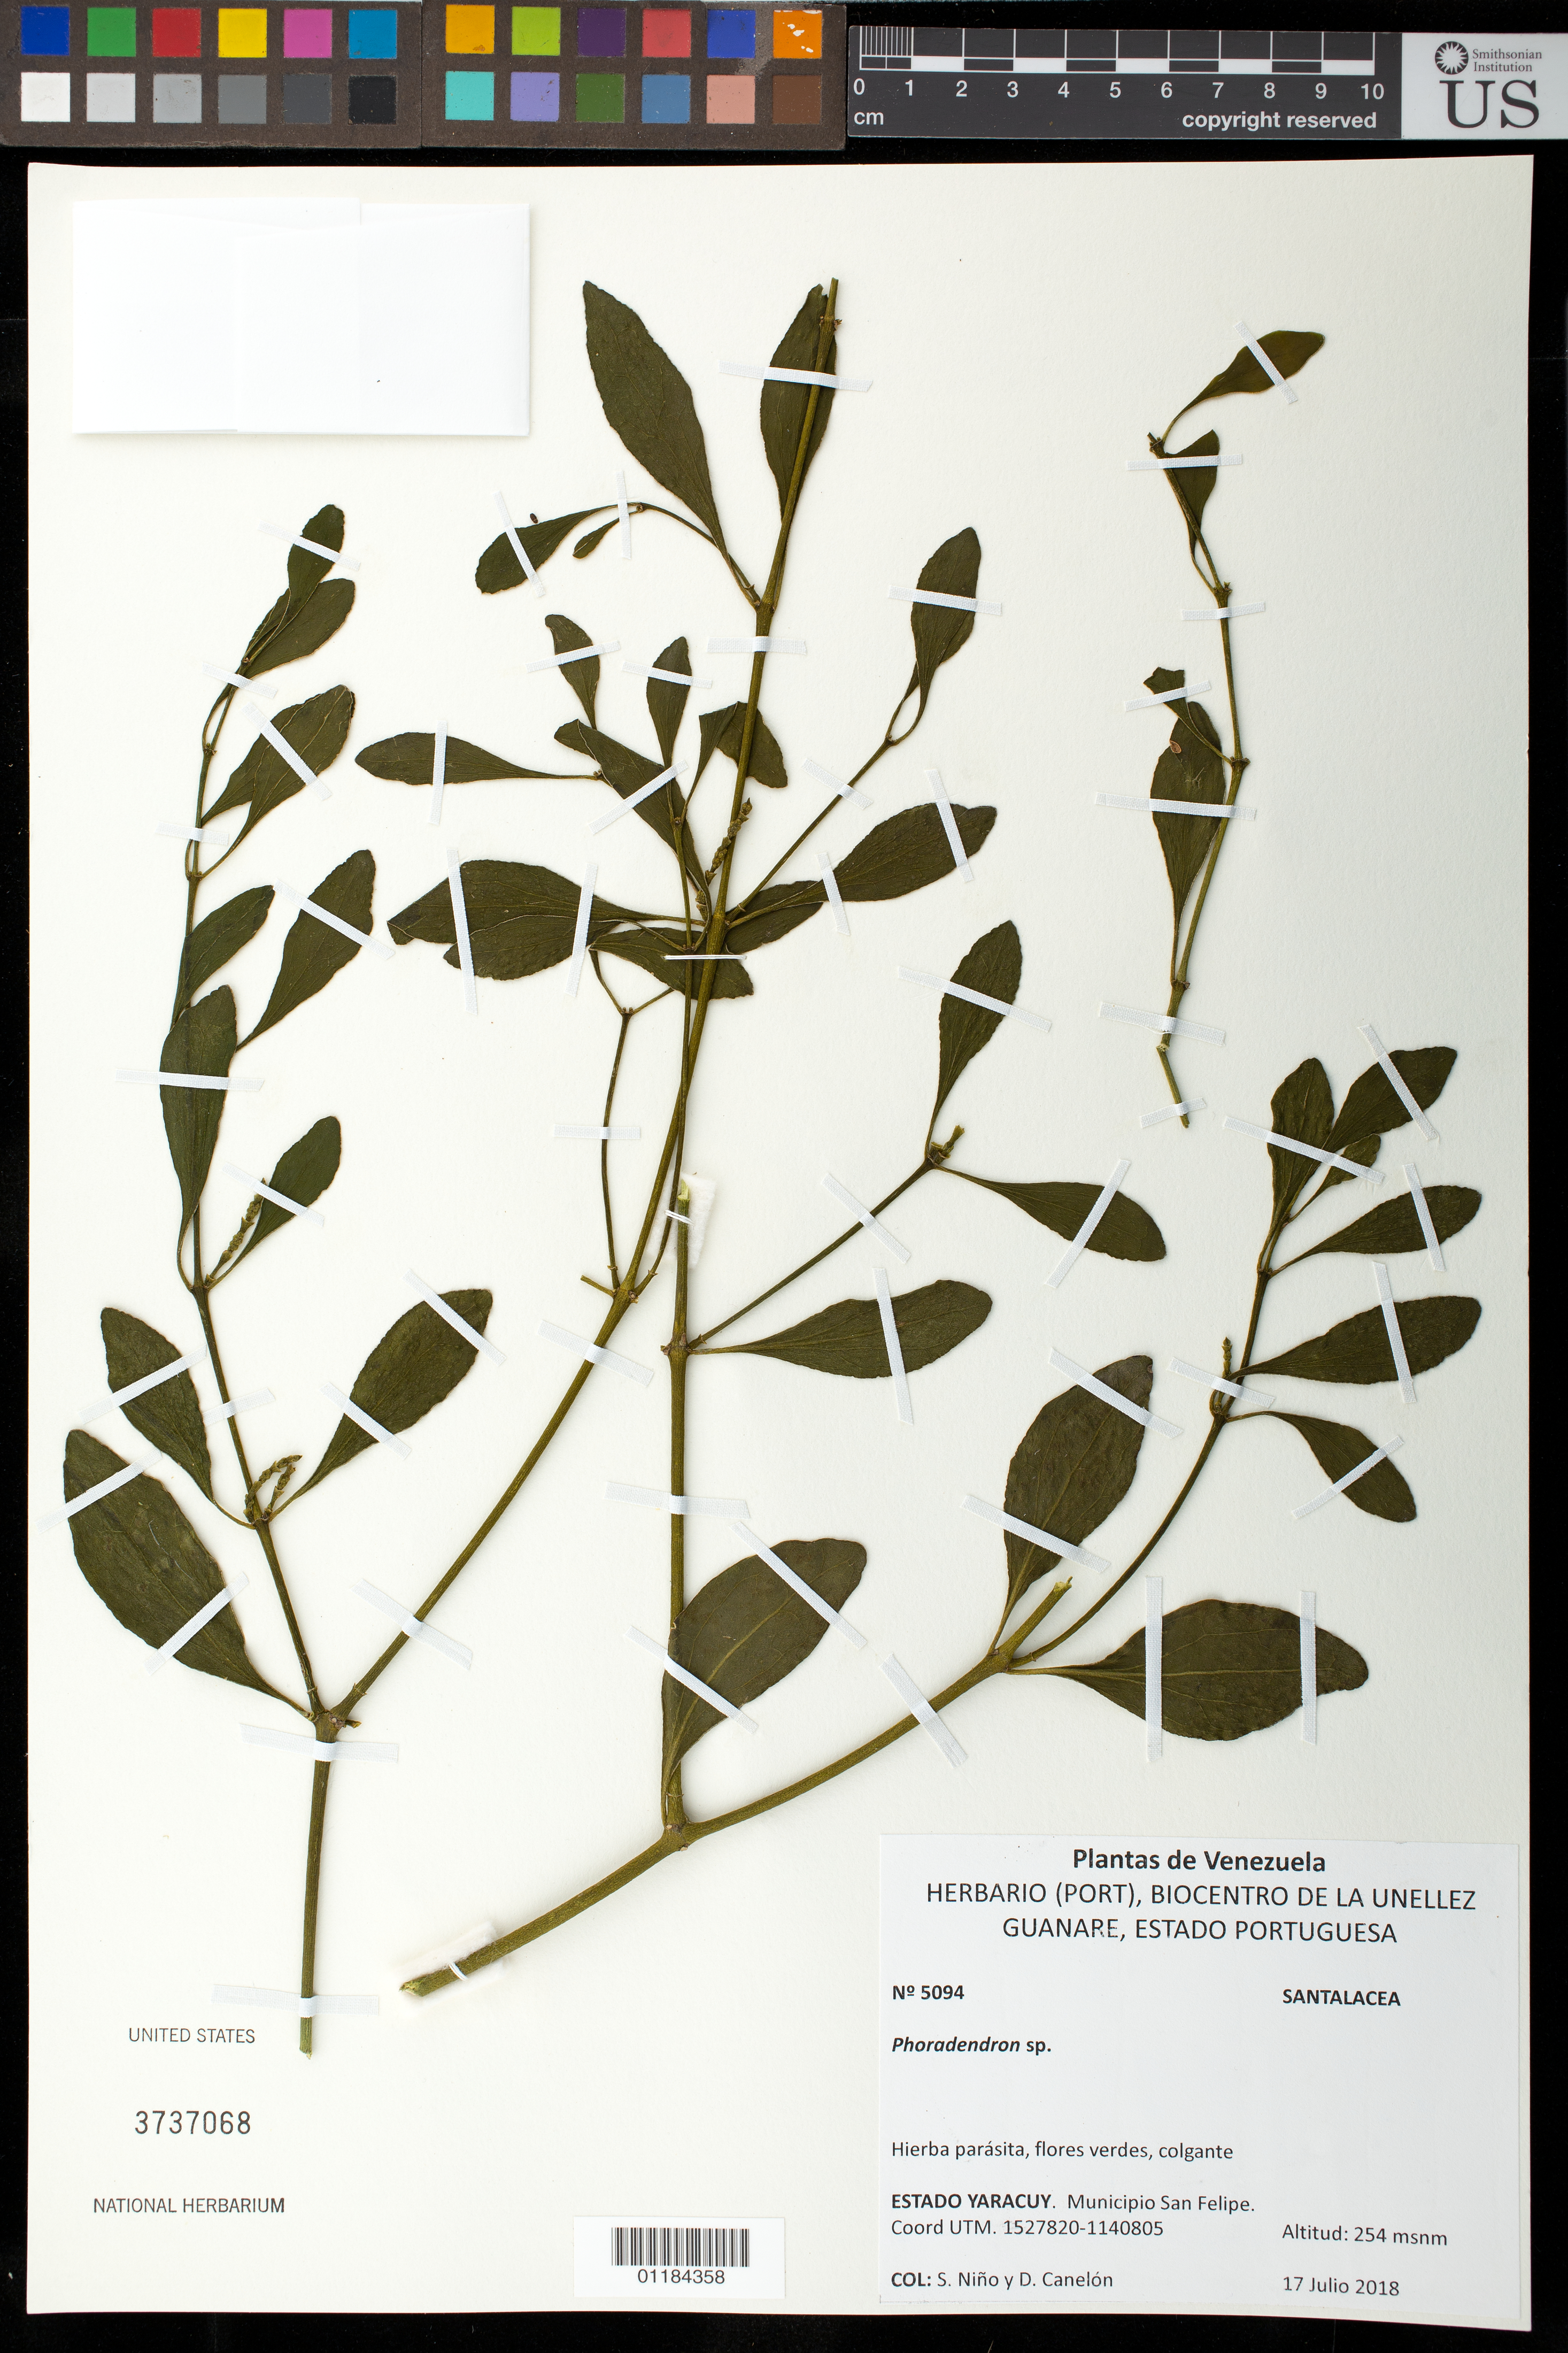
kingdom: Plantae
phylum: Tracheophyta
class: Magnoliopsida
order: Santalales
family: Viscaceae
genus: Phoradendron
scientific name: Phoradendron sp.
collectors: S. M. Niño & D. Canelón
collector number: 5094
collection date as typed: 17 Julio 2018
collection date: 2018-07-17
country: Venezuela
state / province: Yaracuy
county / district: San Felipe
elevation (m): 254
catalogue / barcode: US 3737068